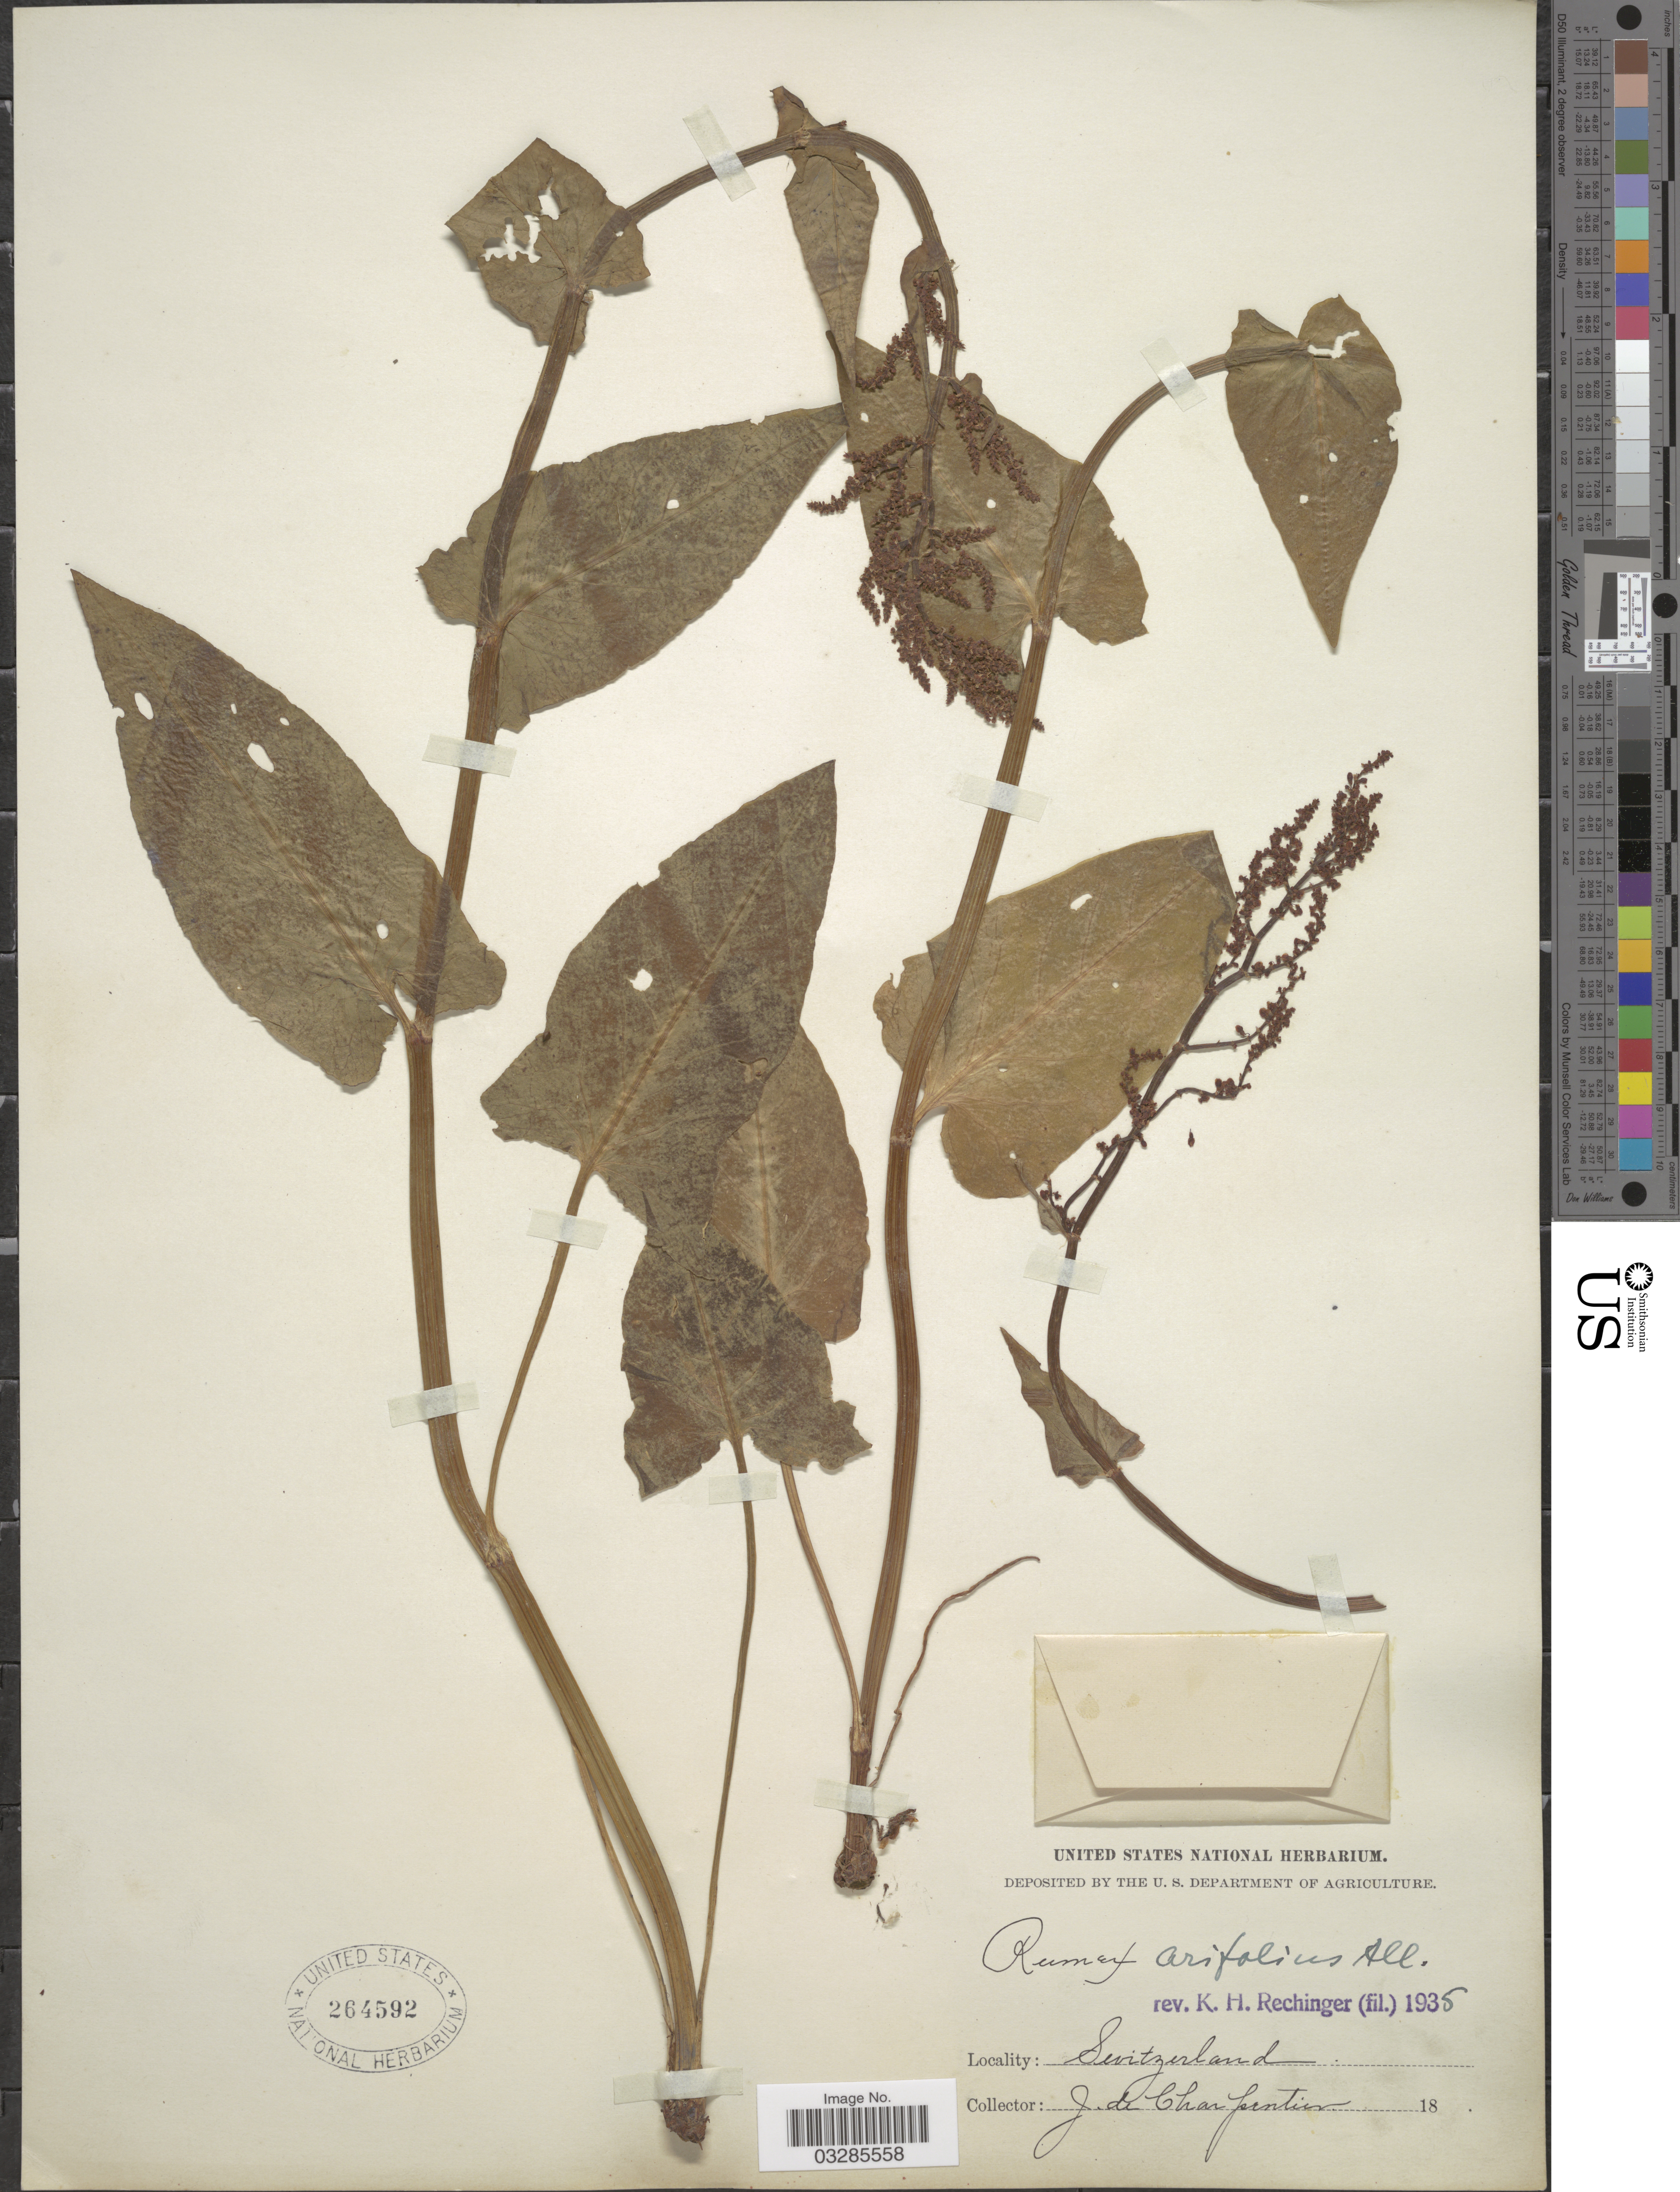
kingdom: Plantae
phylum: Tracheophyta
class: Magnoliopsida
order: Caryophyllales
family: Polygonaceae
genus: Rumex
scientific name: Rumex arifolius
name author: All.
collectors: J. de Charpentier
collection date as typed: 18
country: Switzerland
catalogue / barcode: US 264592